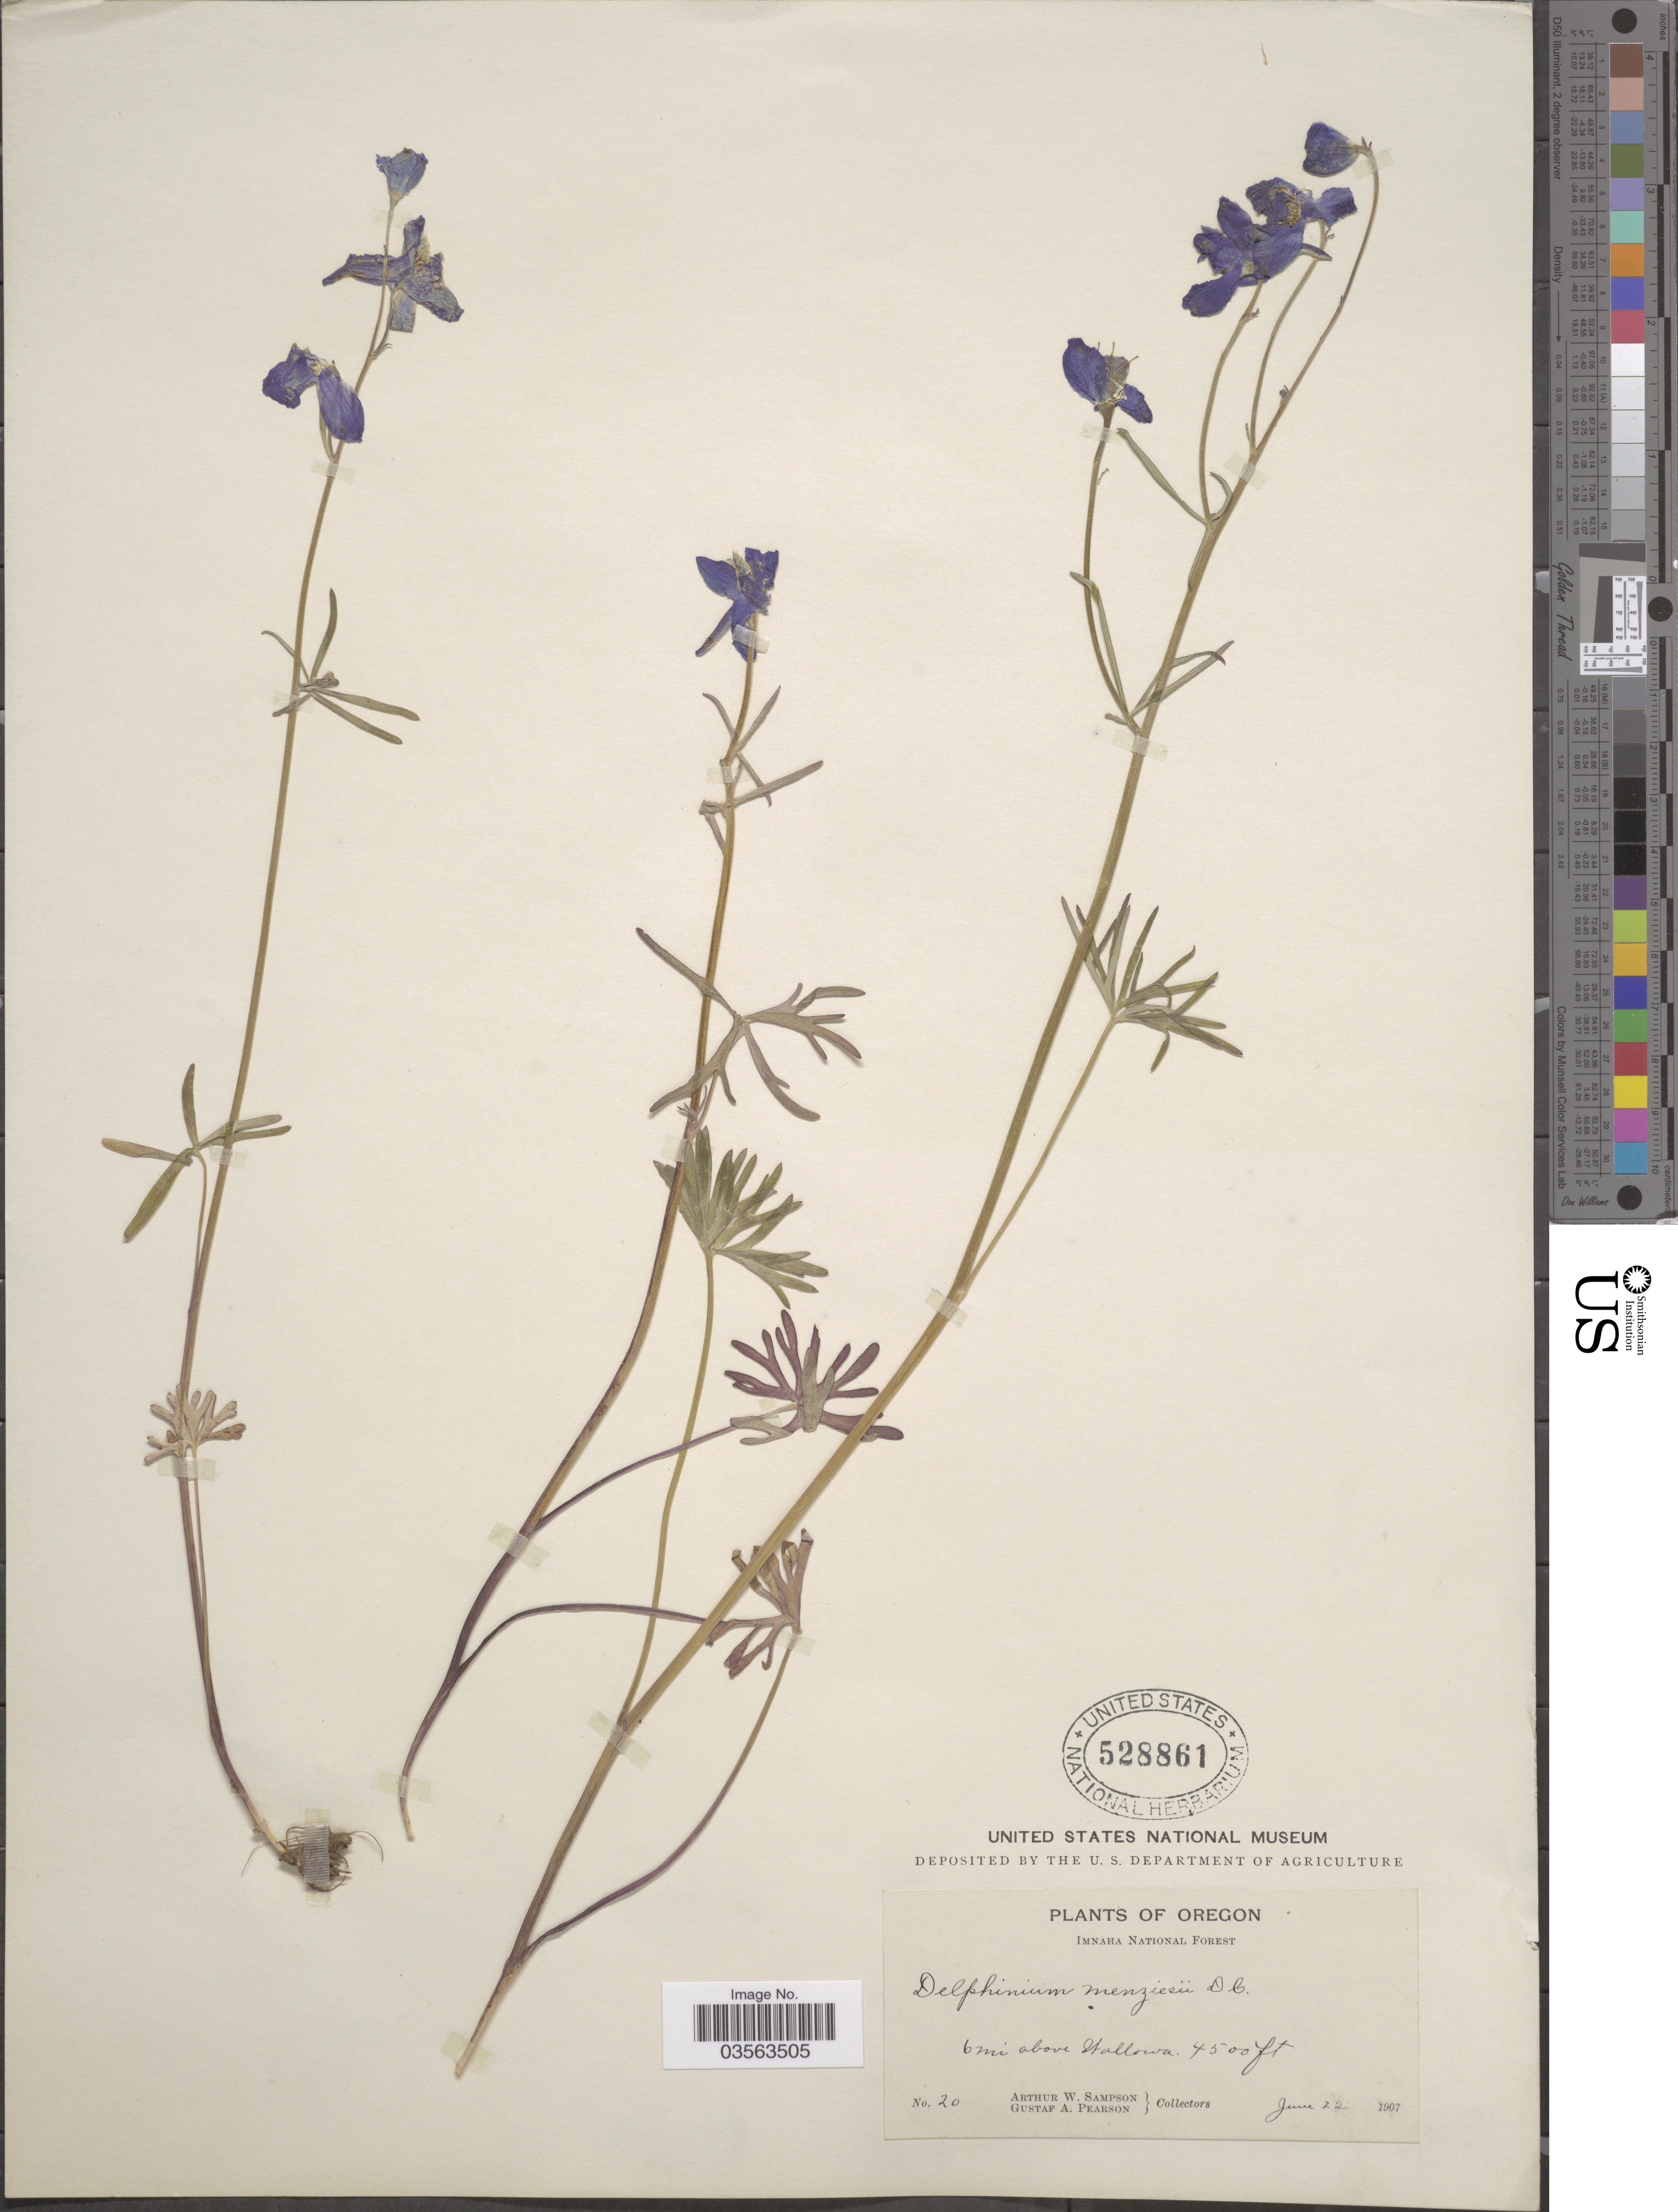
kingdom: Plantae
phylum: Tracheophyta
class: Magnoliopsida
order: Ranunculales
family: Ranunculaceae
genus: Delphinium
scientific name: Delphinium menziesii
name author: DC.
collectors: A. Sampson & G. Pearson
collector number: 20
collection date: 1907-06-22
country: United States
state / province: Oregon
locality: Imnaha National Forest. 6 mi above Wallowa.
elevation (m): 1372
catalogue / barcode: US 528861